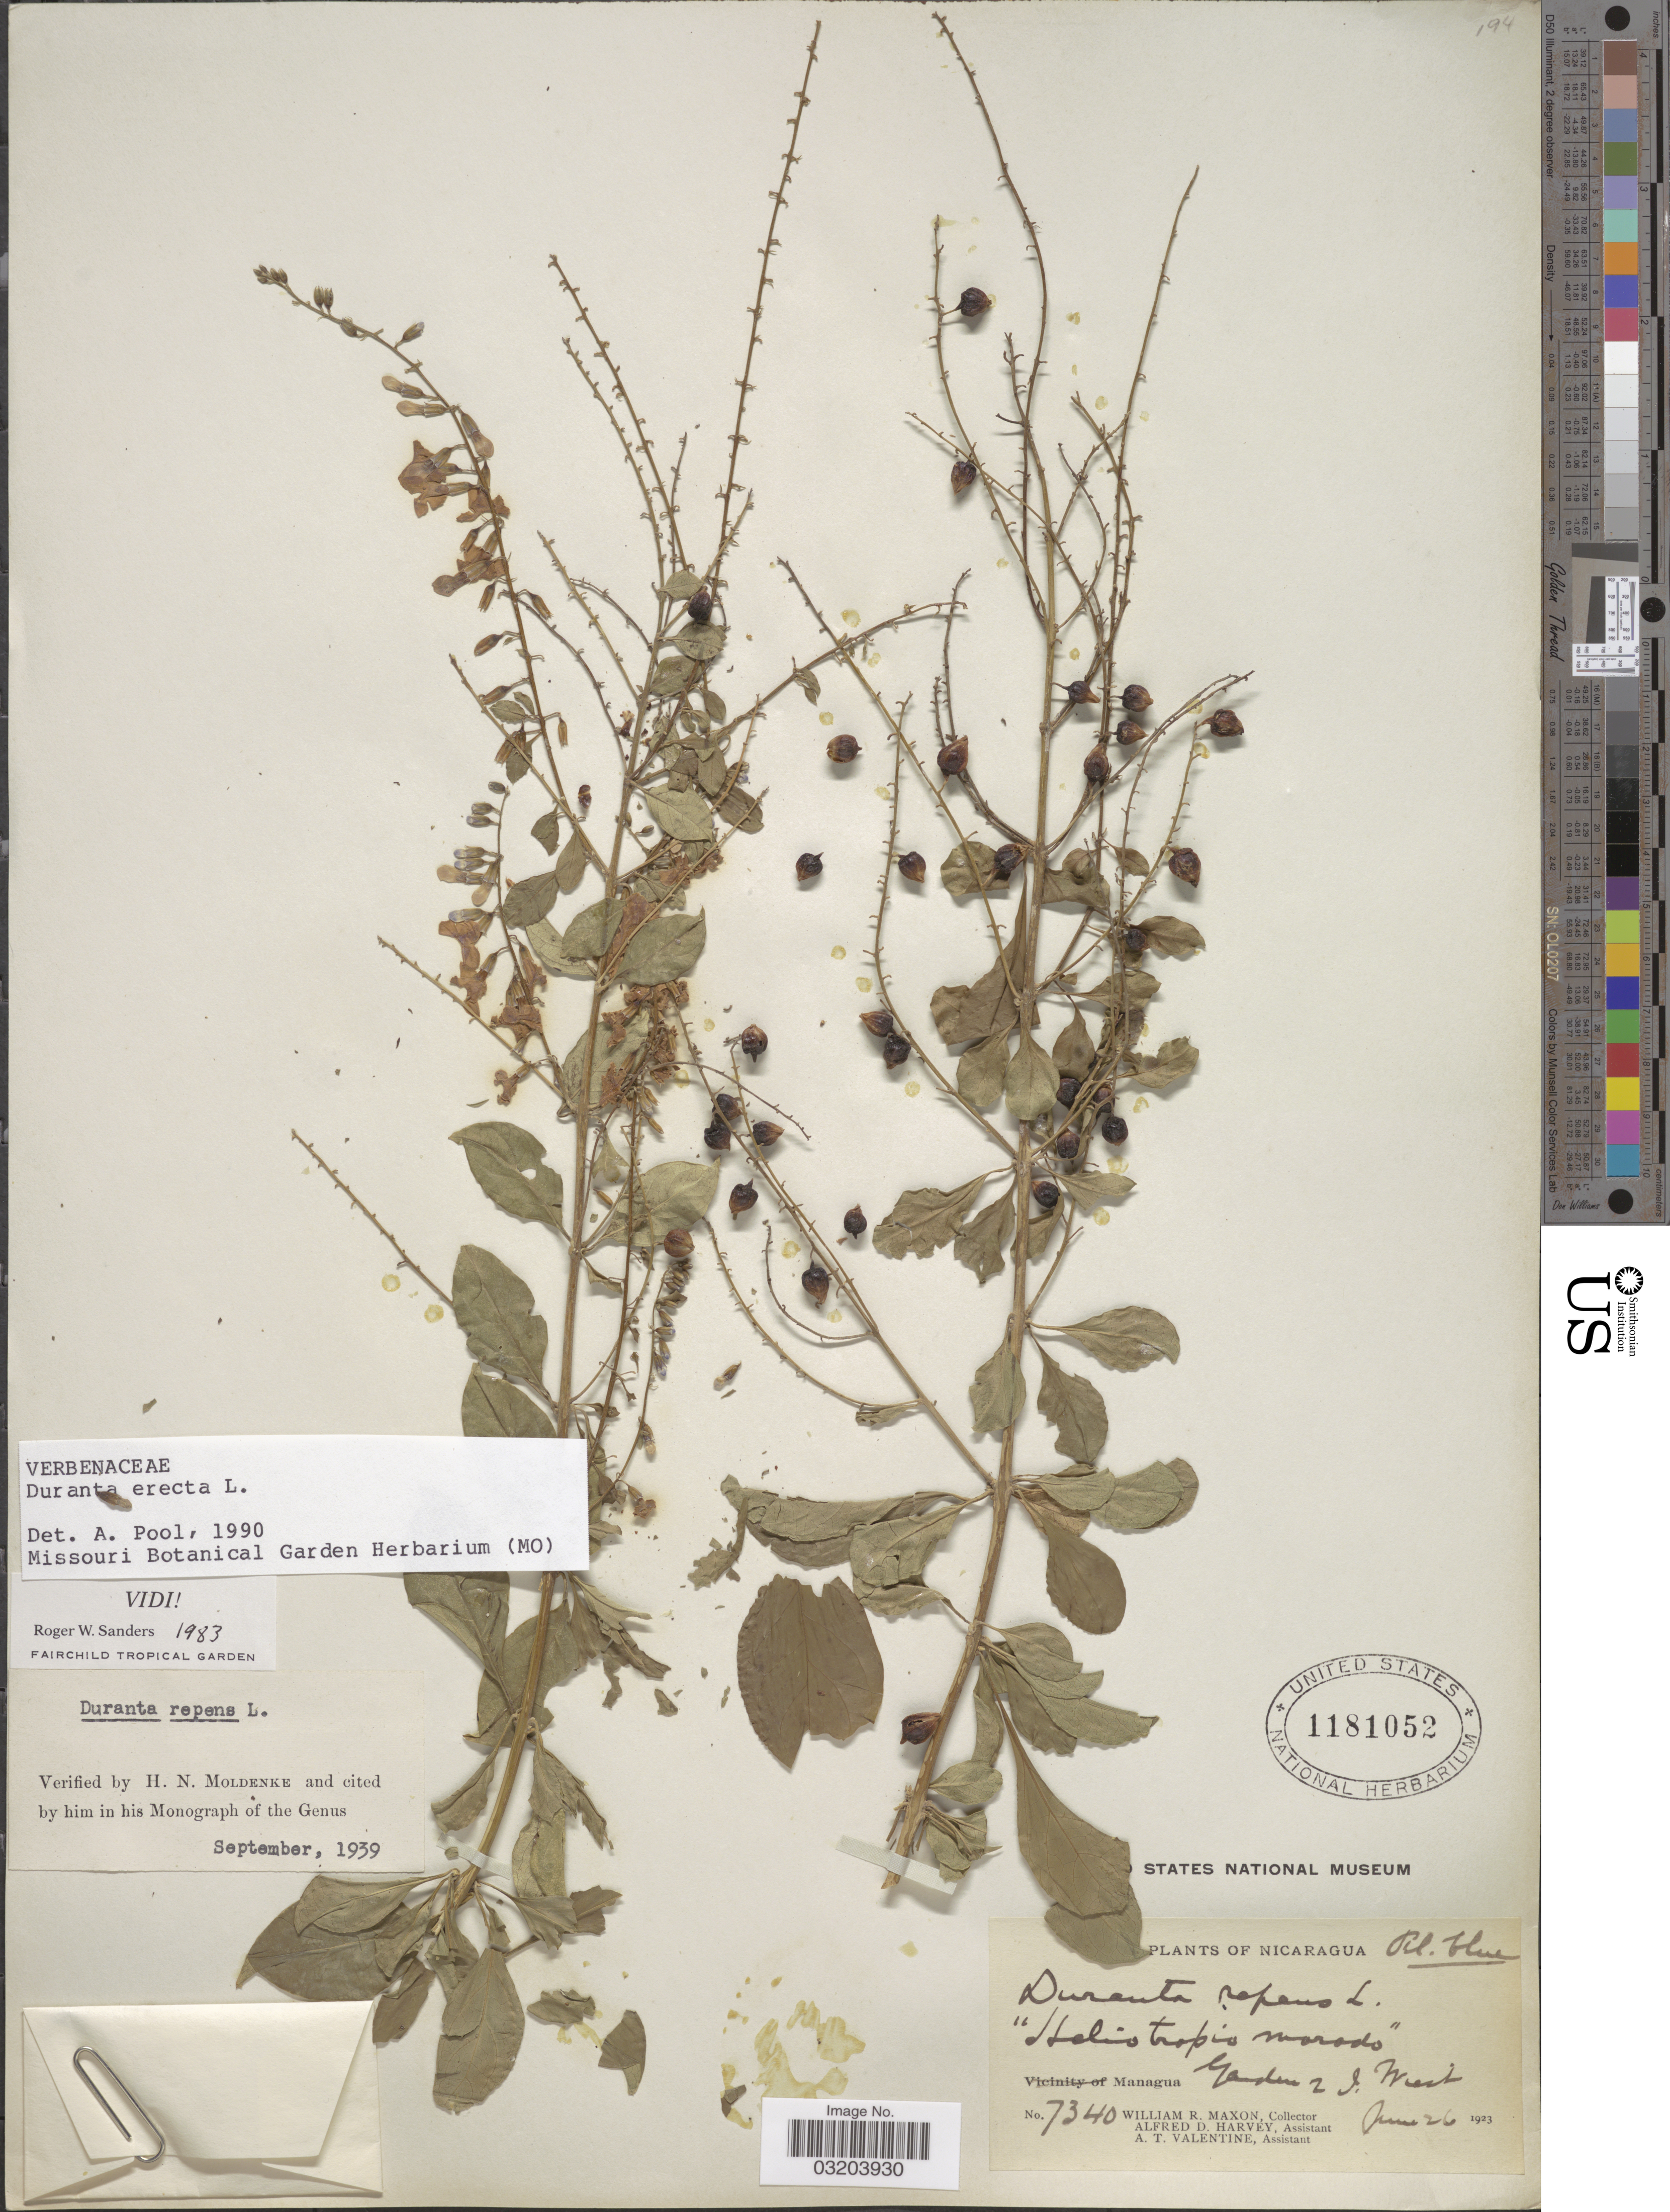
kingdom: Plantae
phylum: Tracheophyta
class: Magnoliopsida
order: Lamiales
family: Verbenaceae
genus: Duranta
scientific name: Duranta erecta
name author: L.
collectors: W. R. Maxon, A. D. Harvey & A. Valentine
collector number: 7340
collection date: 1923-06-26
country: Nicaragua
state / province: Managua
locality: Garden of J. Wiest.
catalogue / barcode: US 1181052